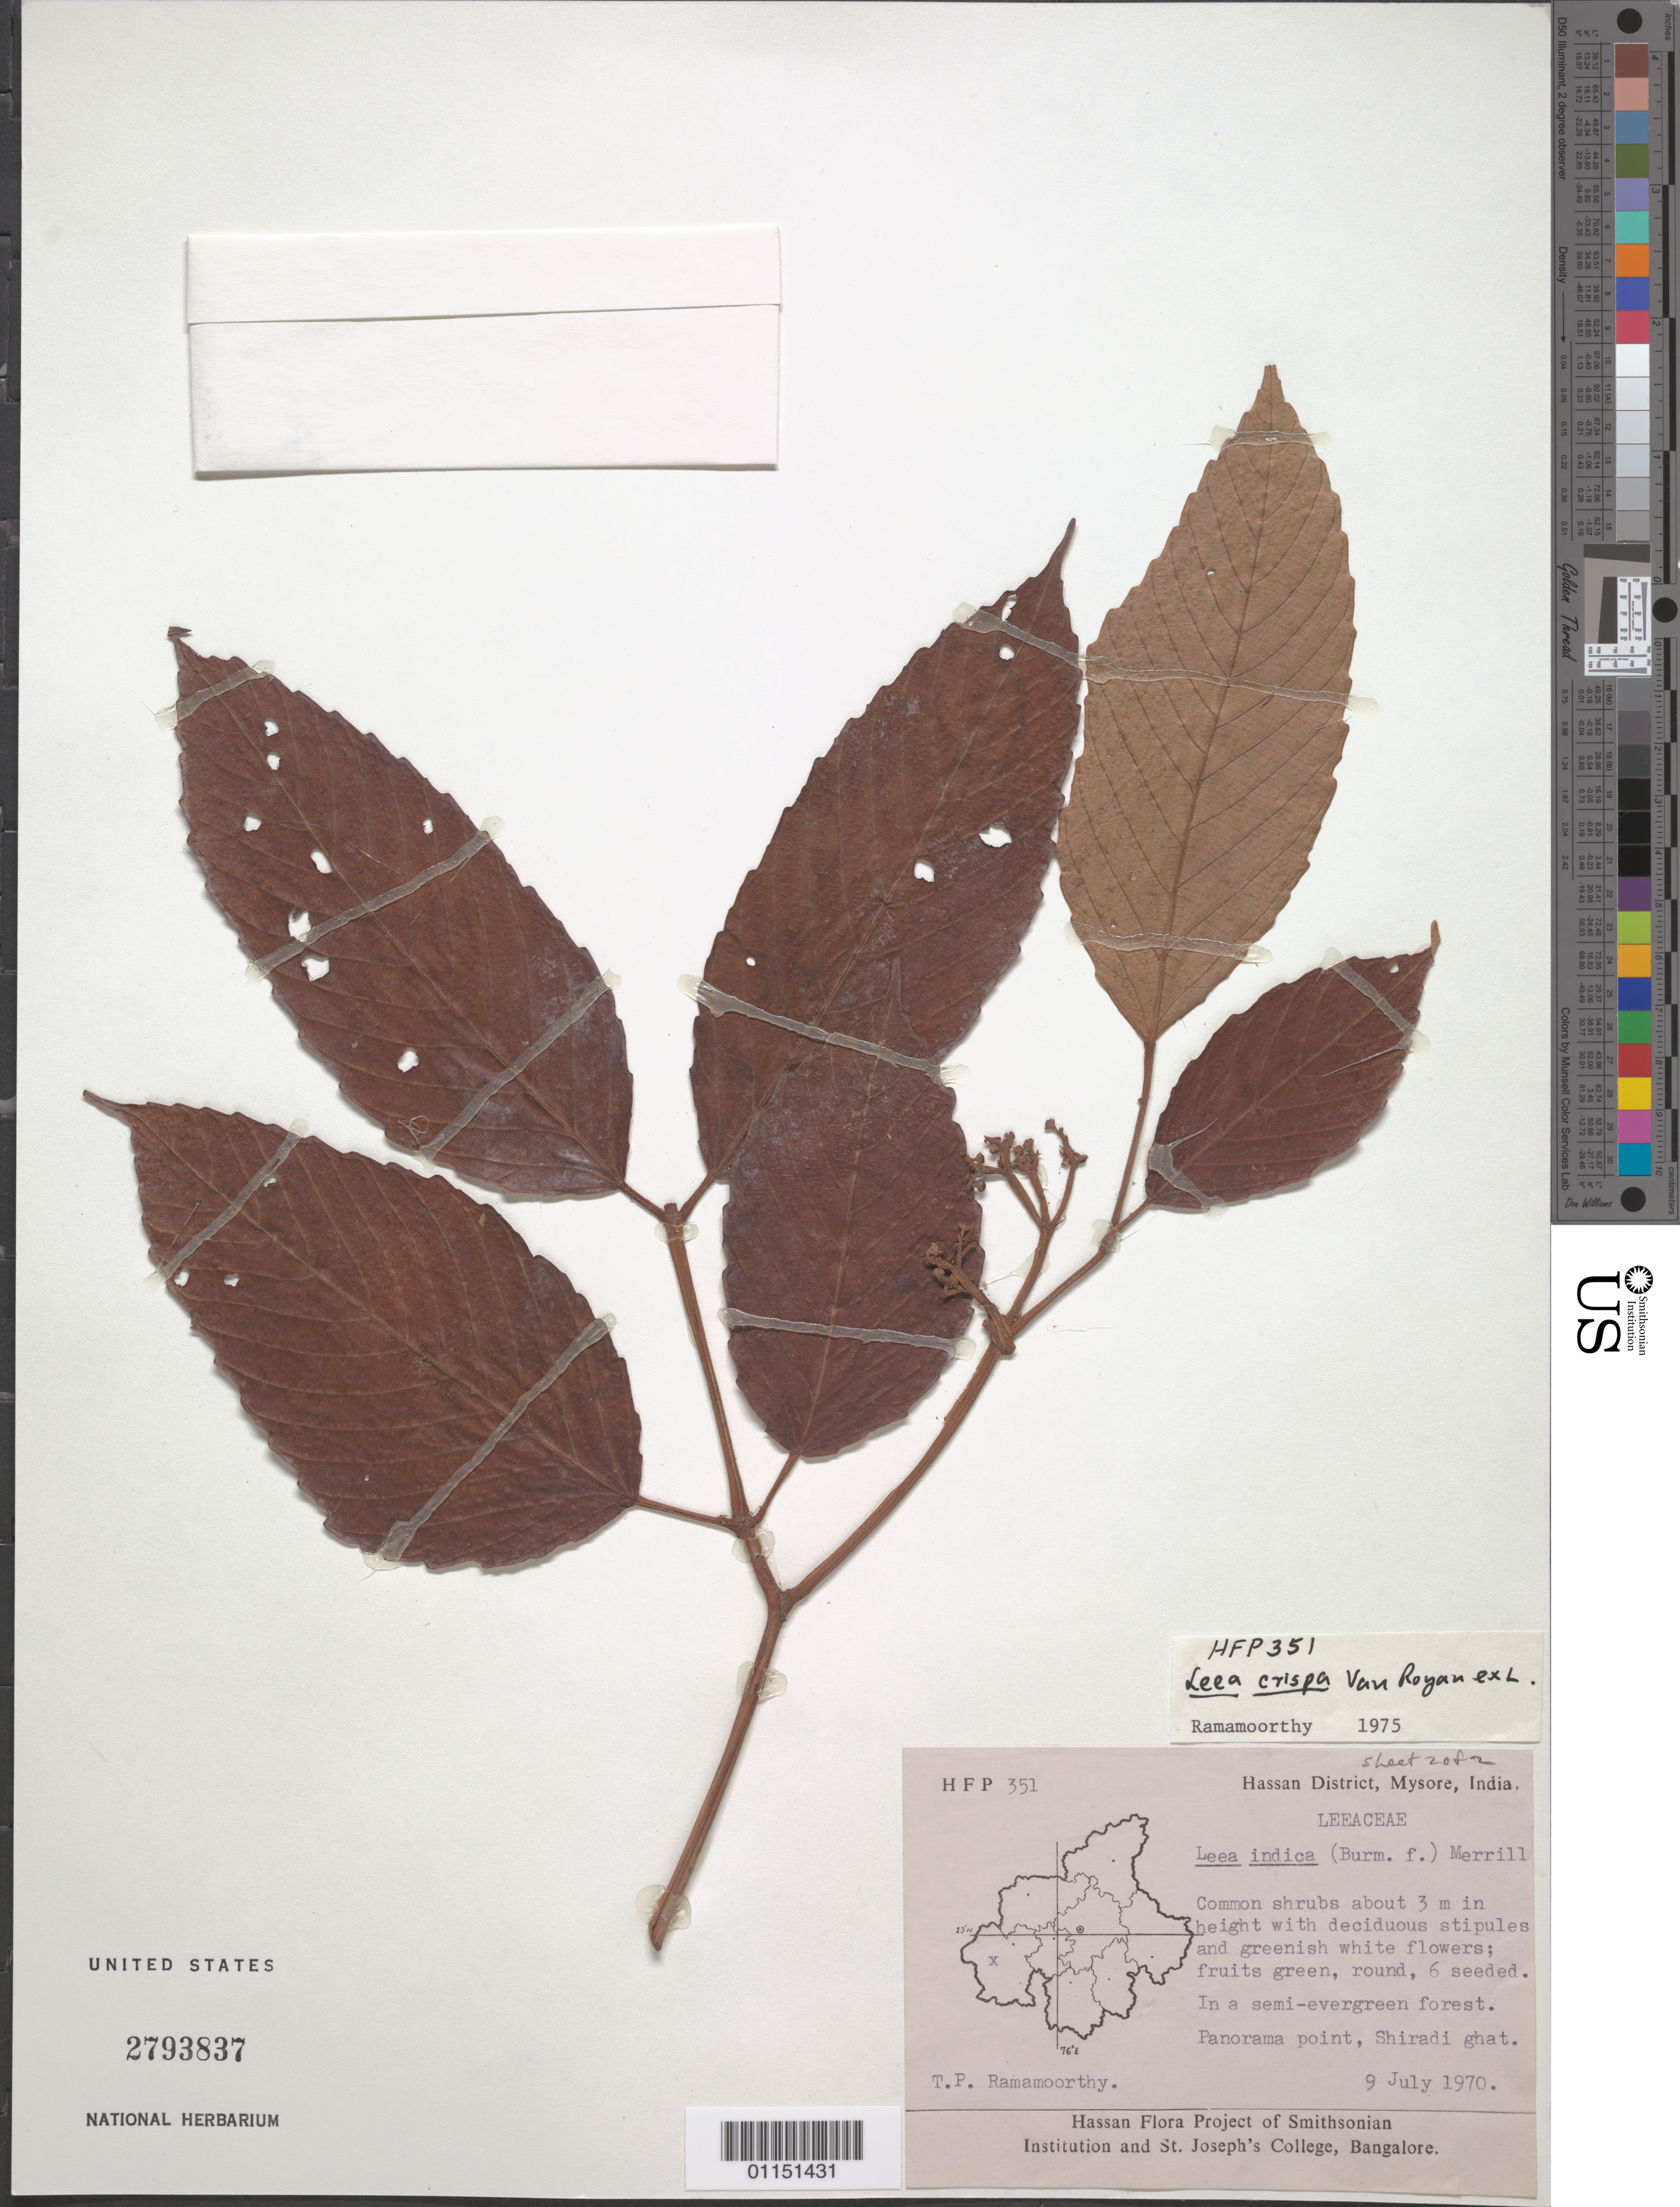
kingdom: Plantae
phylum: Tracheophyta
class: Magnoliopsida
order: Vitales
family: Vitaceae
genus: Leea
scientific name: Leea asiatica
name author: (L.) Ridsdale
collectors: T. P. Ramamoorthy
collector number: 351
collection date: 1970-07-09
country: India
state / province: Karnataka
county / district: Mysore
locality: Panorama point, Shiradi ghat.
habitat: Common shrubs in a semi-evergreen forest.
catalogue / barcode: US 2793837